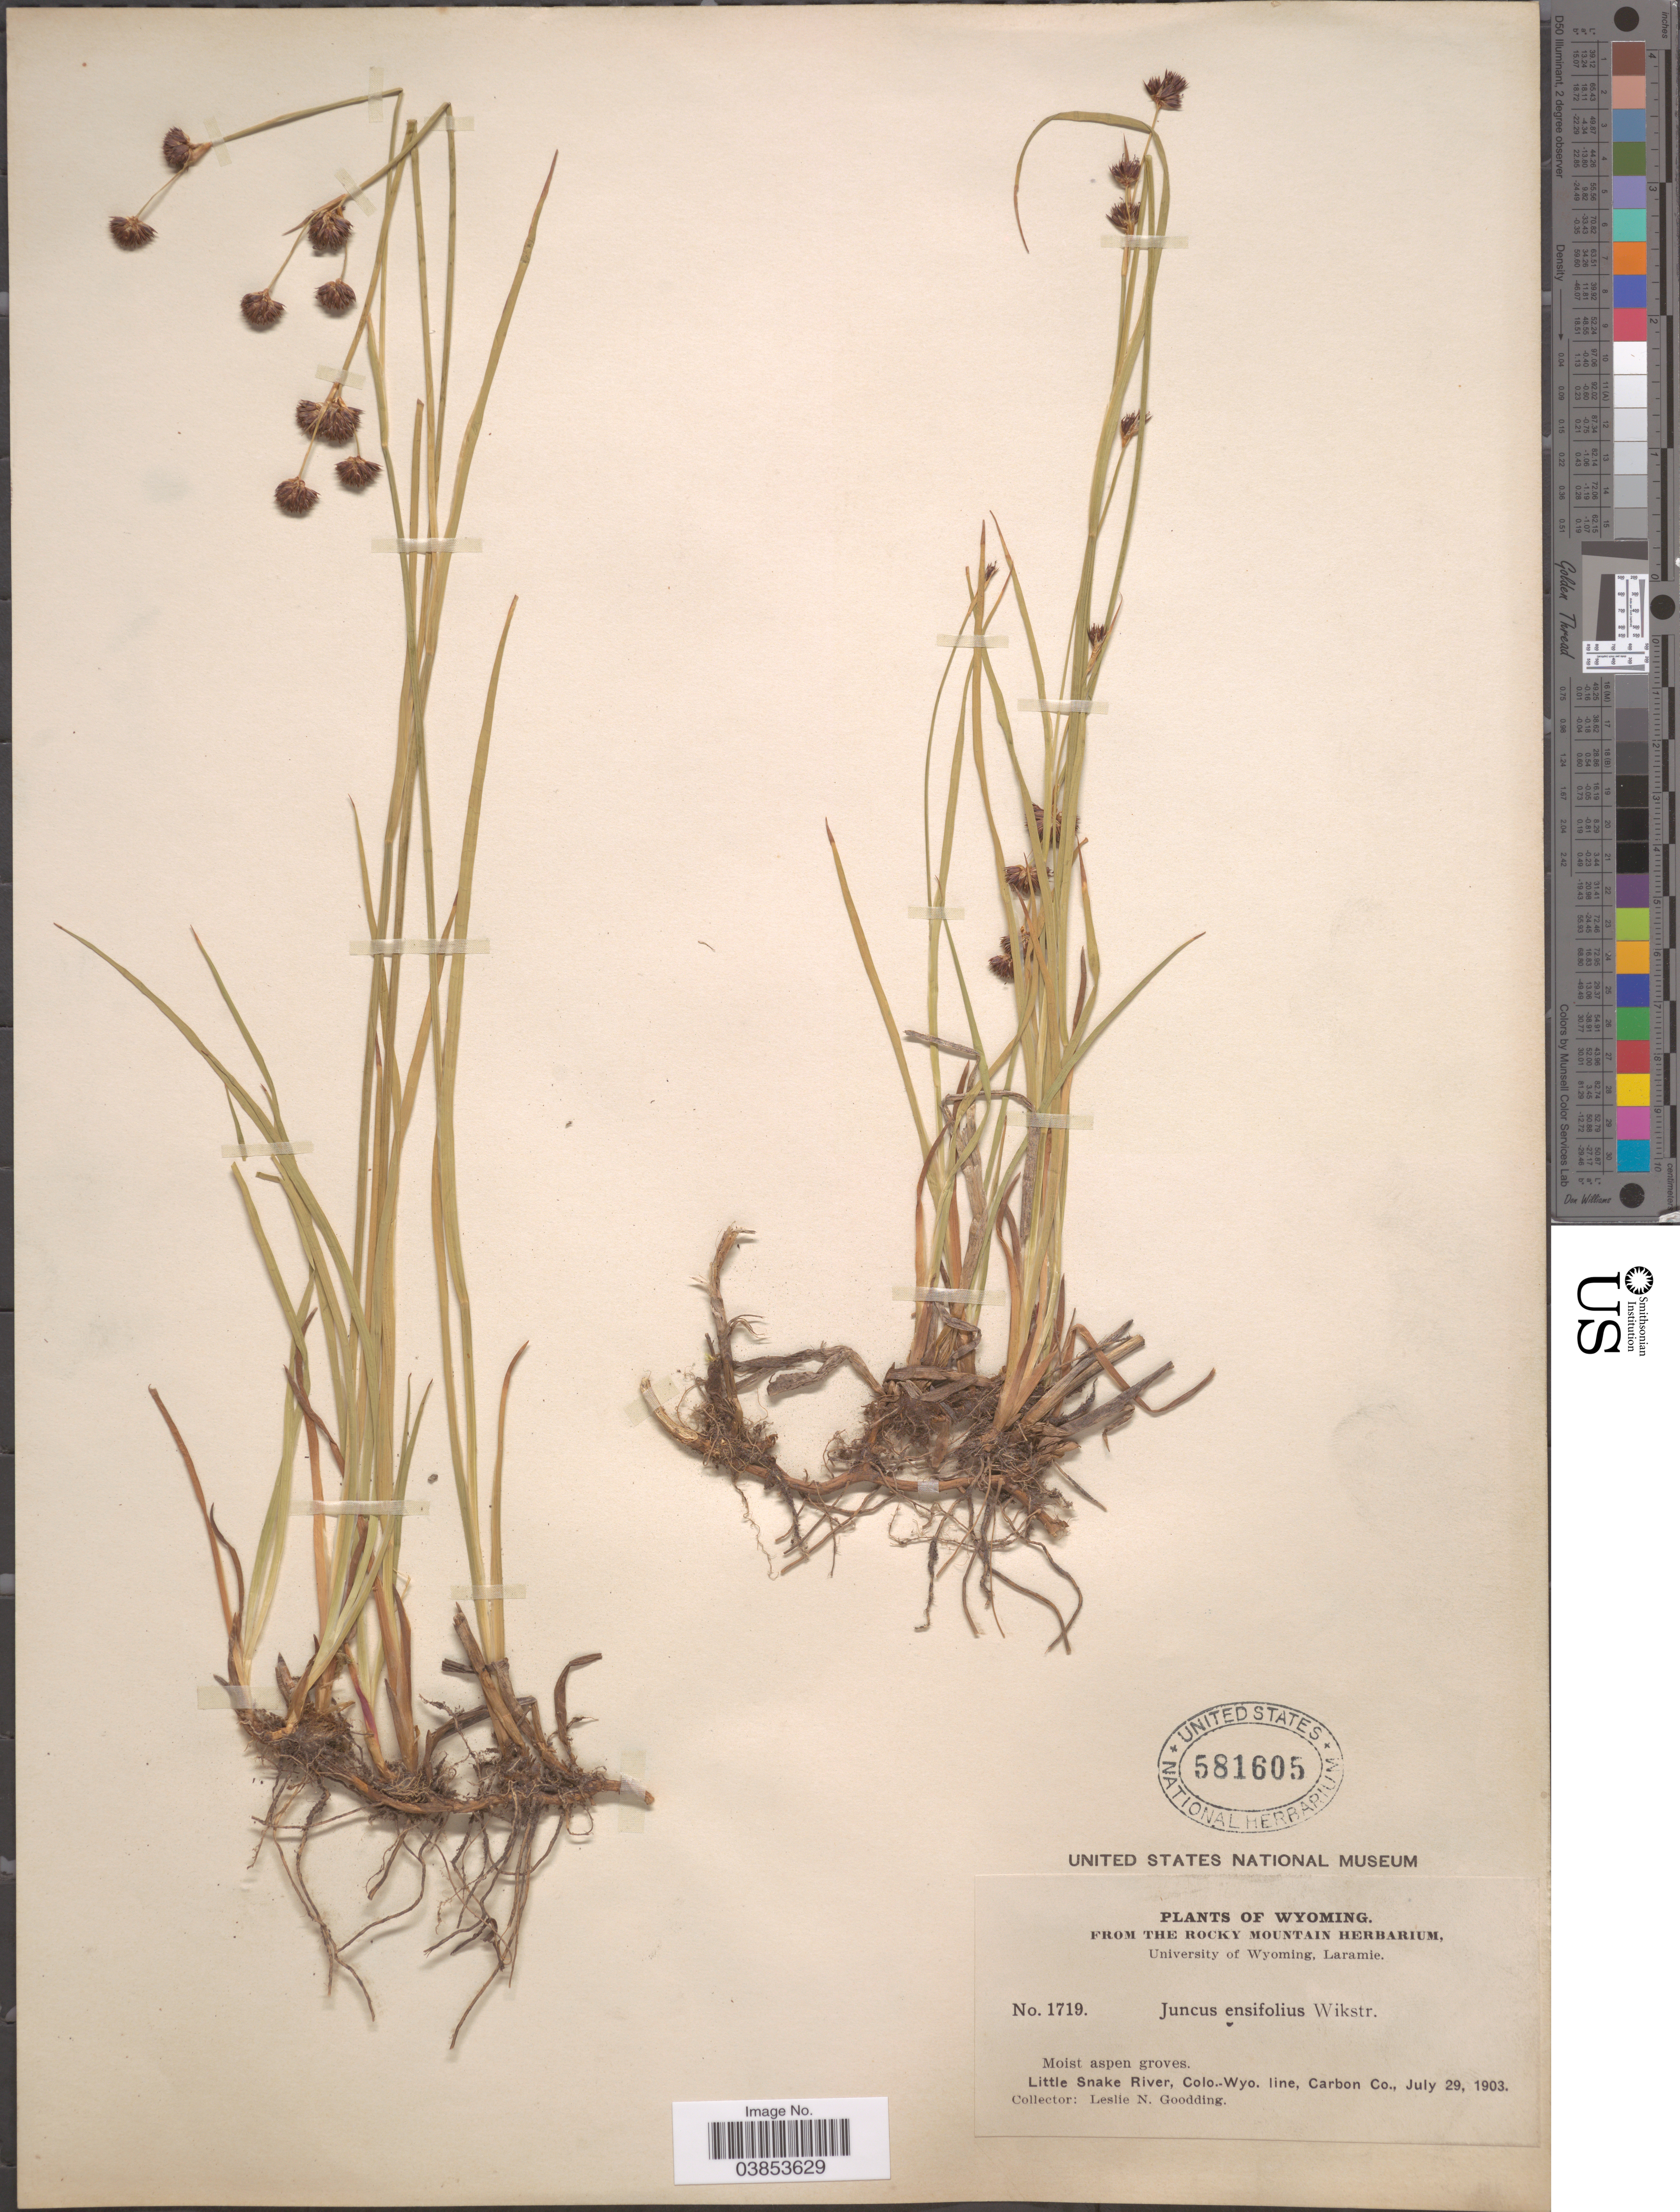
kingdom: Plantae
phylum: Tracheophyta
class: Liliopsida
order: Poales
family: Juncaceae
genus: Juncus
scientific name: Juncus ensifolius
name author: Wikstr.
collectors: L. N. Goodding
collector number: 1719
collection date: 1903-07-29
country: United States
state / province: Wyoming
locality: Little Snake River, Colo.-Wyo. line, Carbon Co.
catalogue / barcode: US 581605